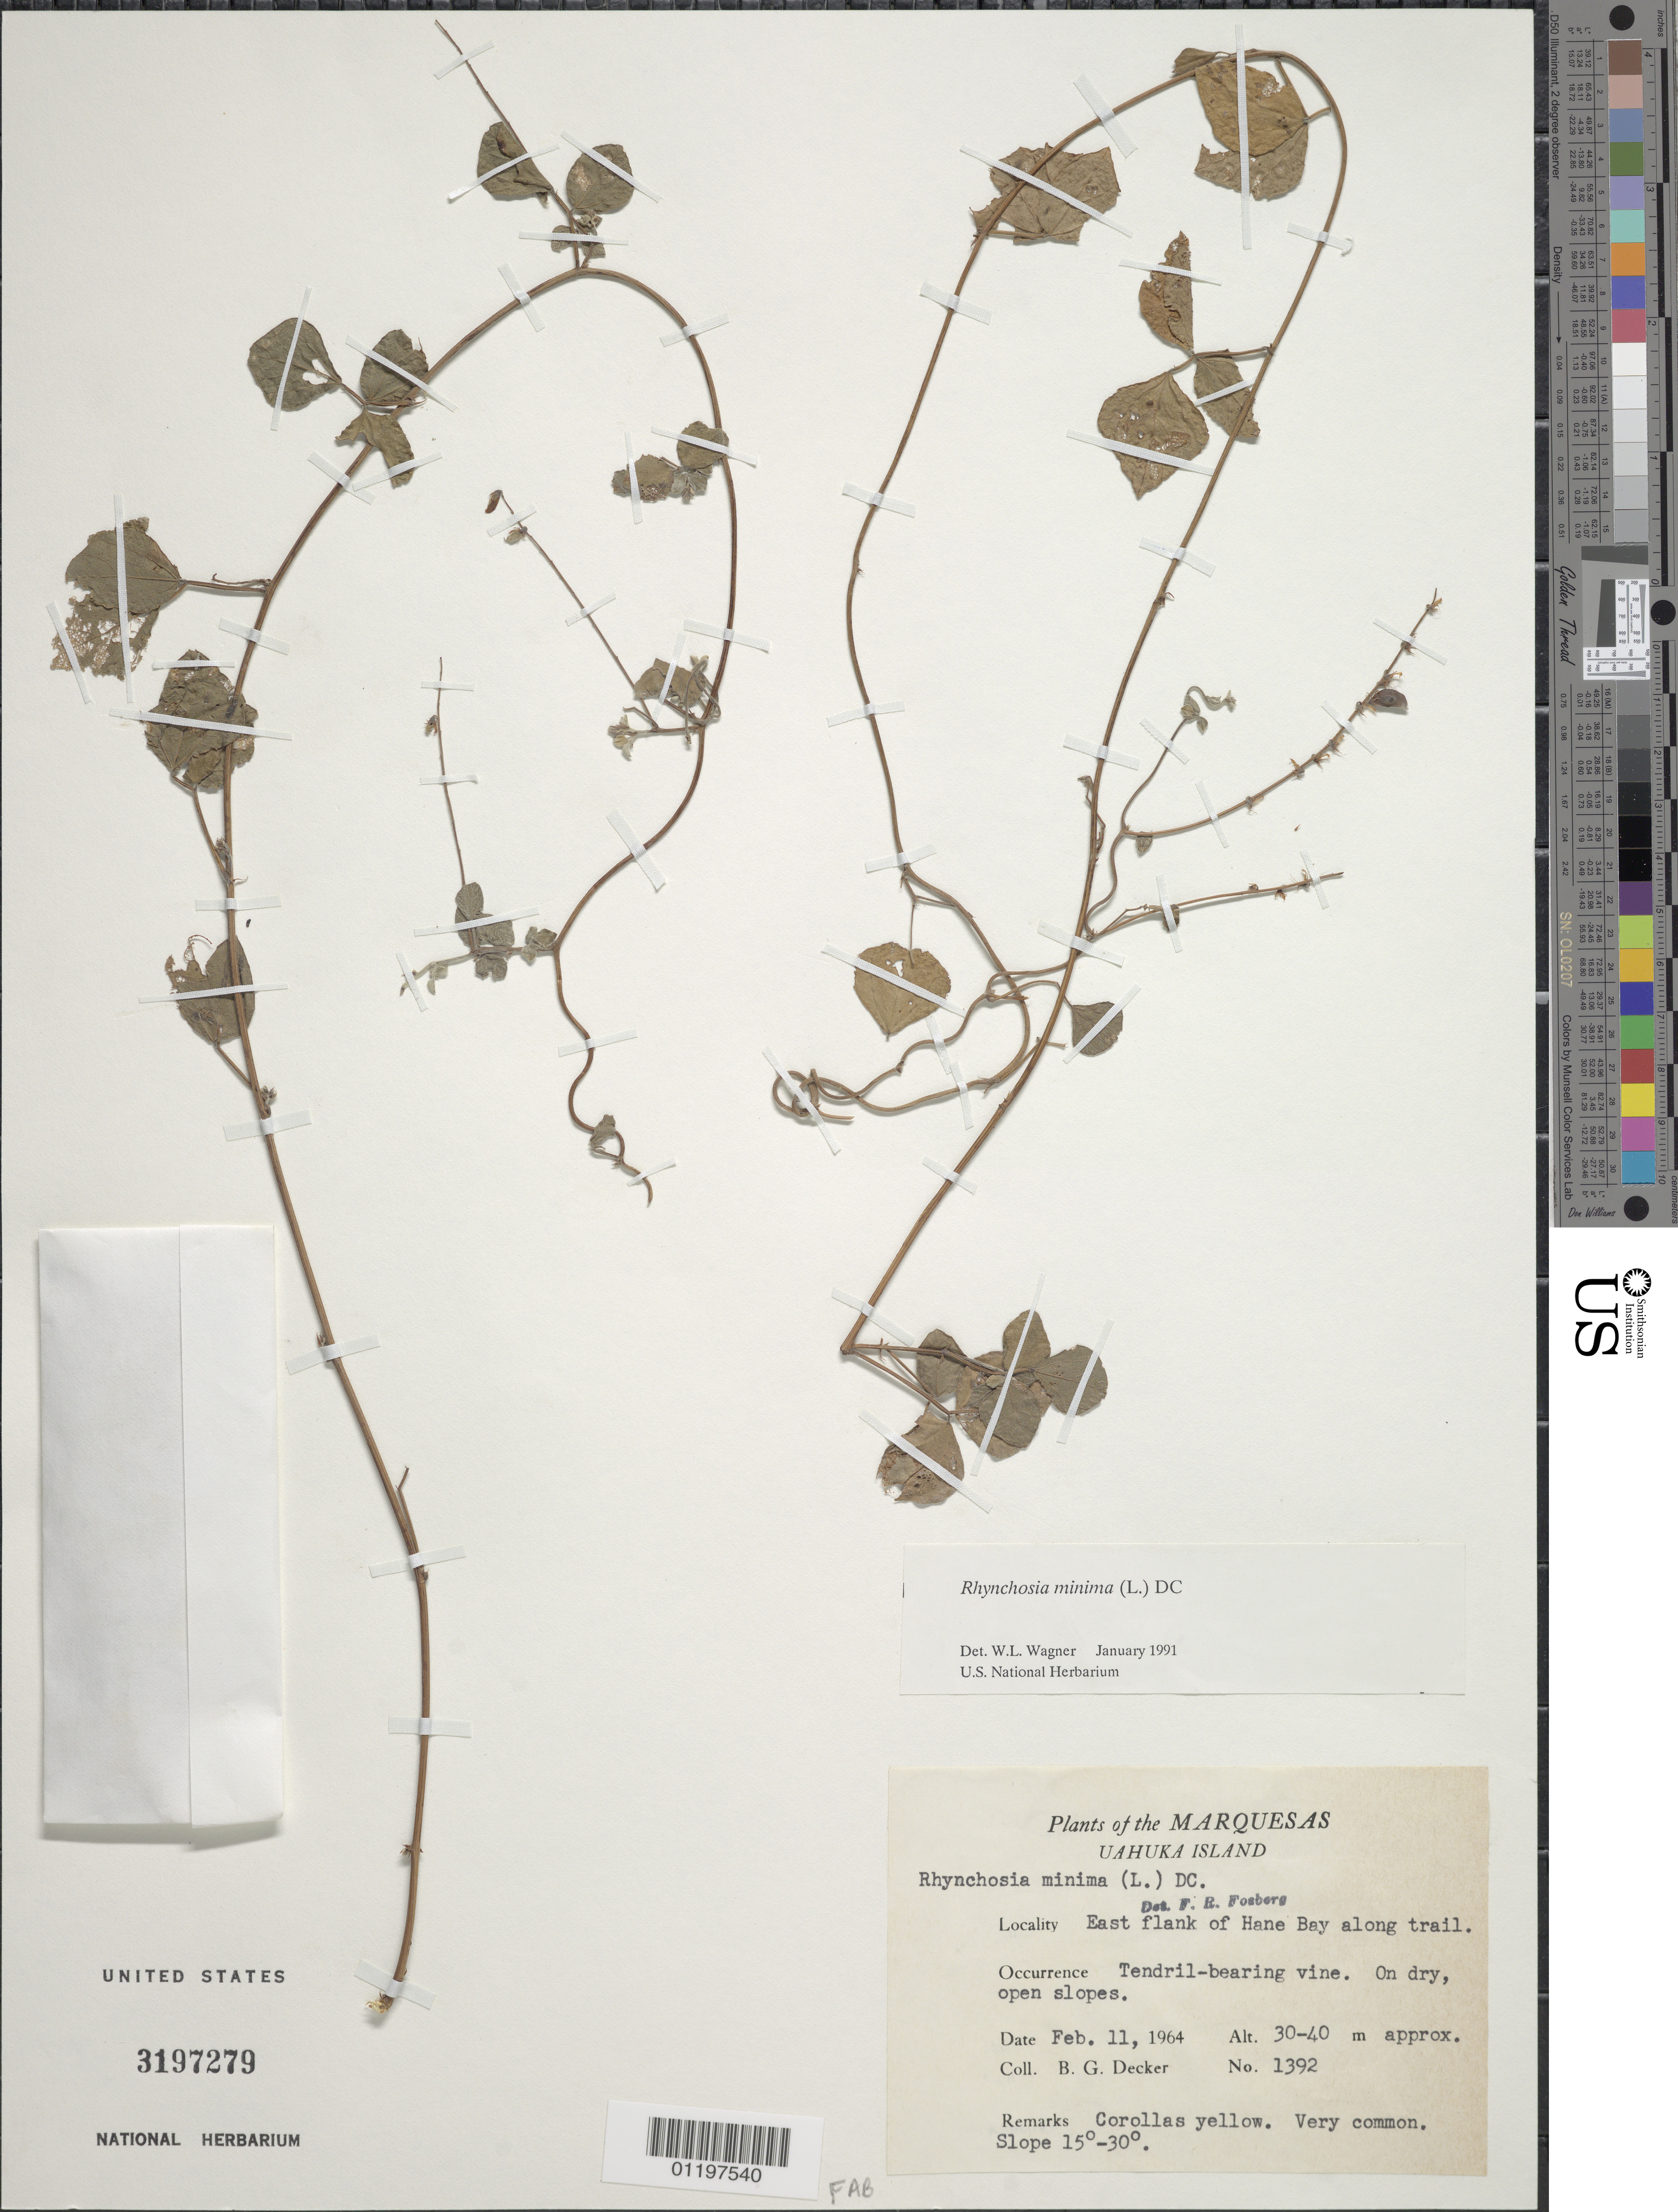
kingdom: Plantae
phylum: Tracheophyta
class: Magnoliopsida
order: Fabales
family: Fabaceae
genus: Rhynchosia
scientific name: Rhynchosia minima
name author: (L.) DC.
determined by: Wagner, W. L., (BOT), Smithsonian Institution - National Museum of Natural History (UNITED STATES)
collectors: B. G. Decker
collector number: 1392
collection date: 1964-02-11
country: French Polynesia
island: Ua Huka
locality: E flank of Hane Bay along trail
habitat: Very common on dry, open slopes. Slope 15-30 deg.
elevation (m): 30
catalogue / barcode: US 3197279